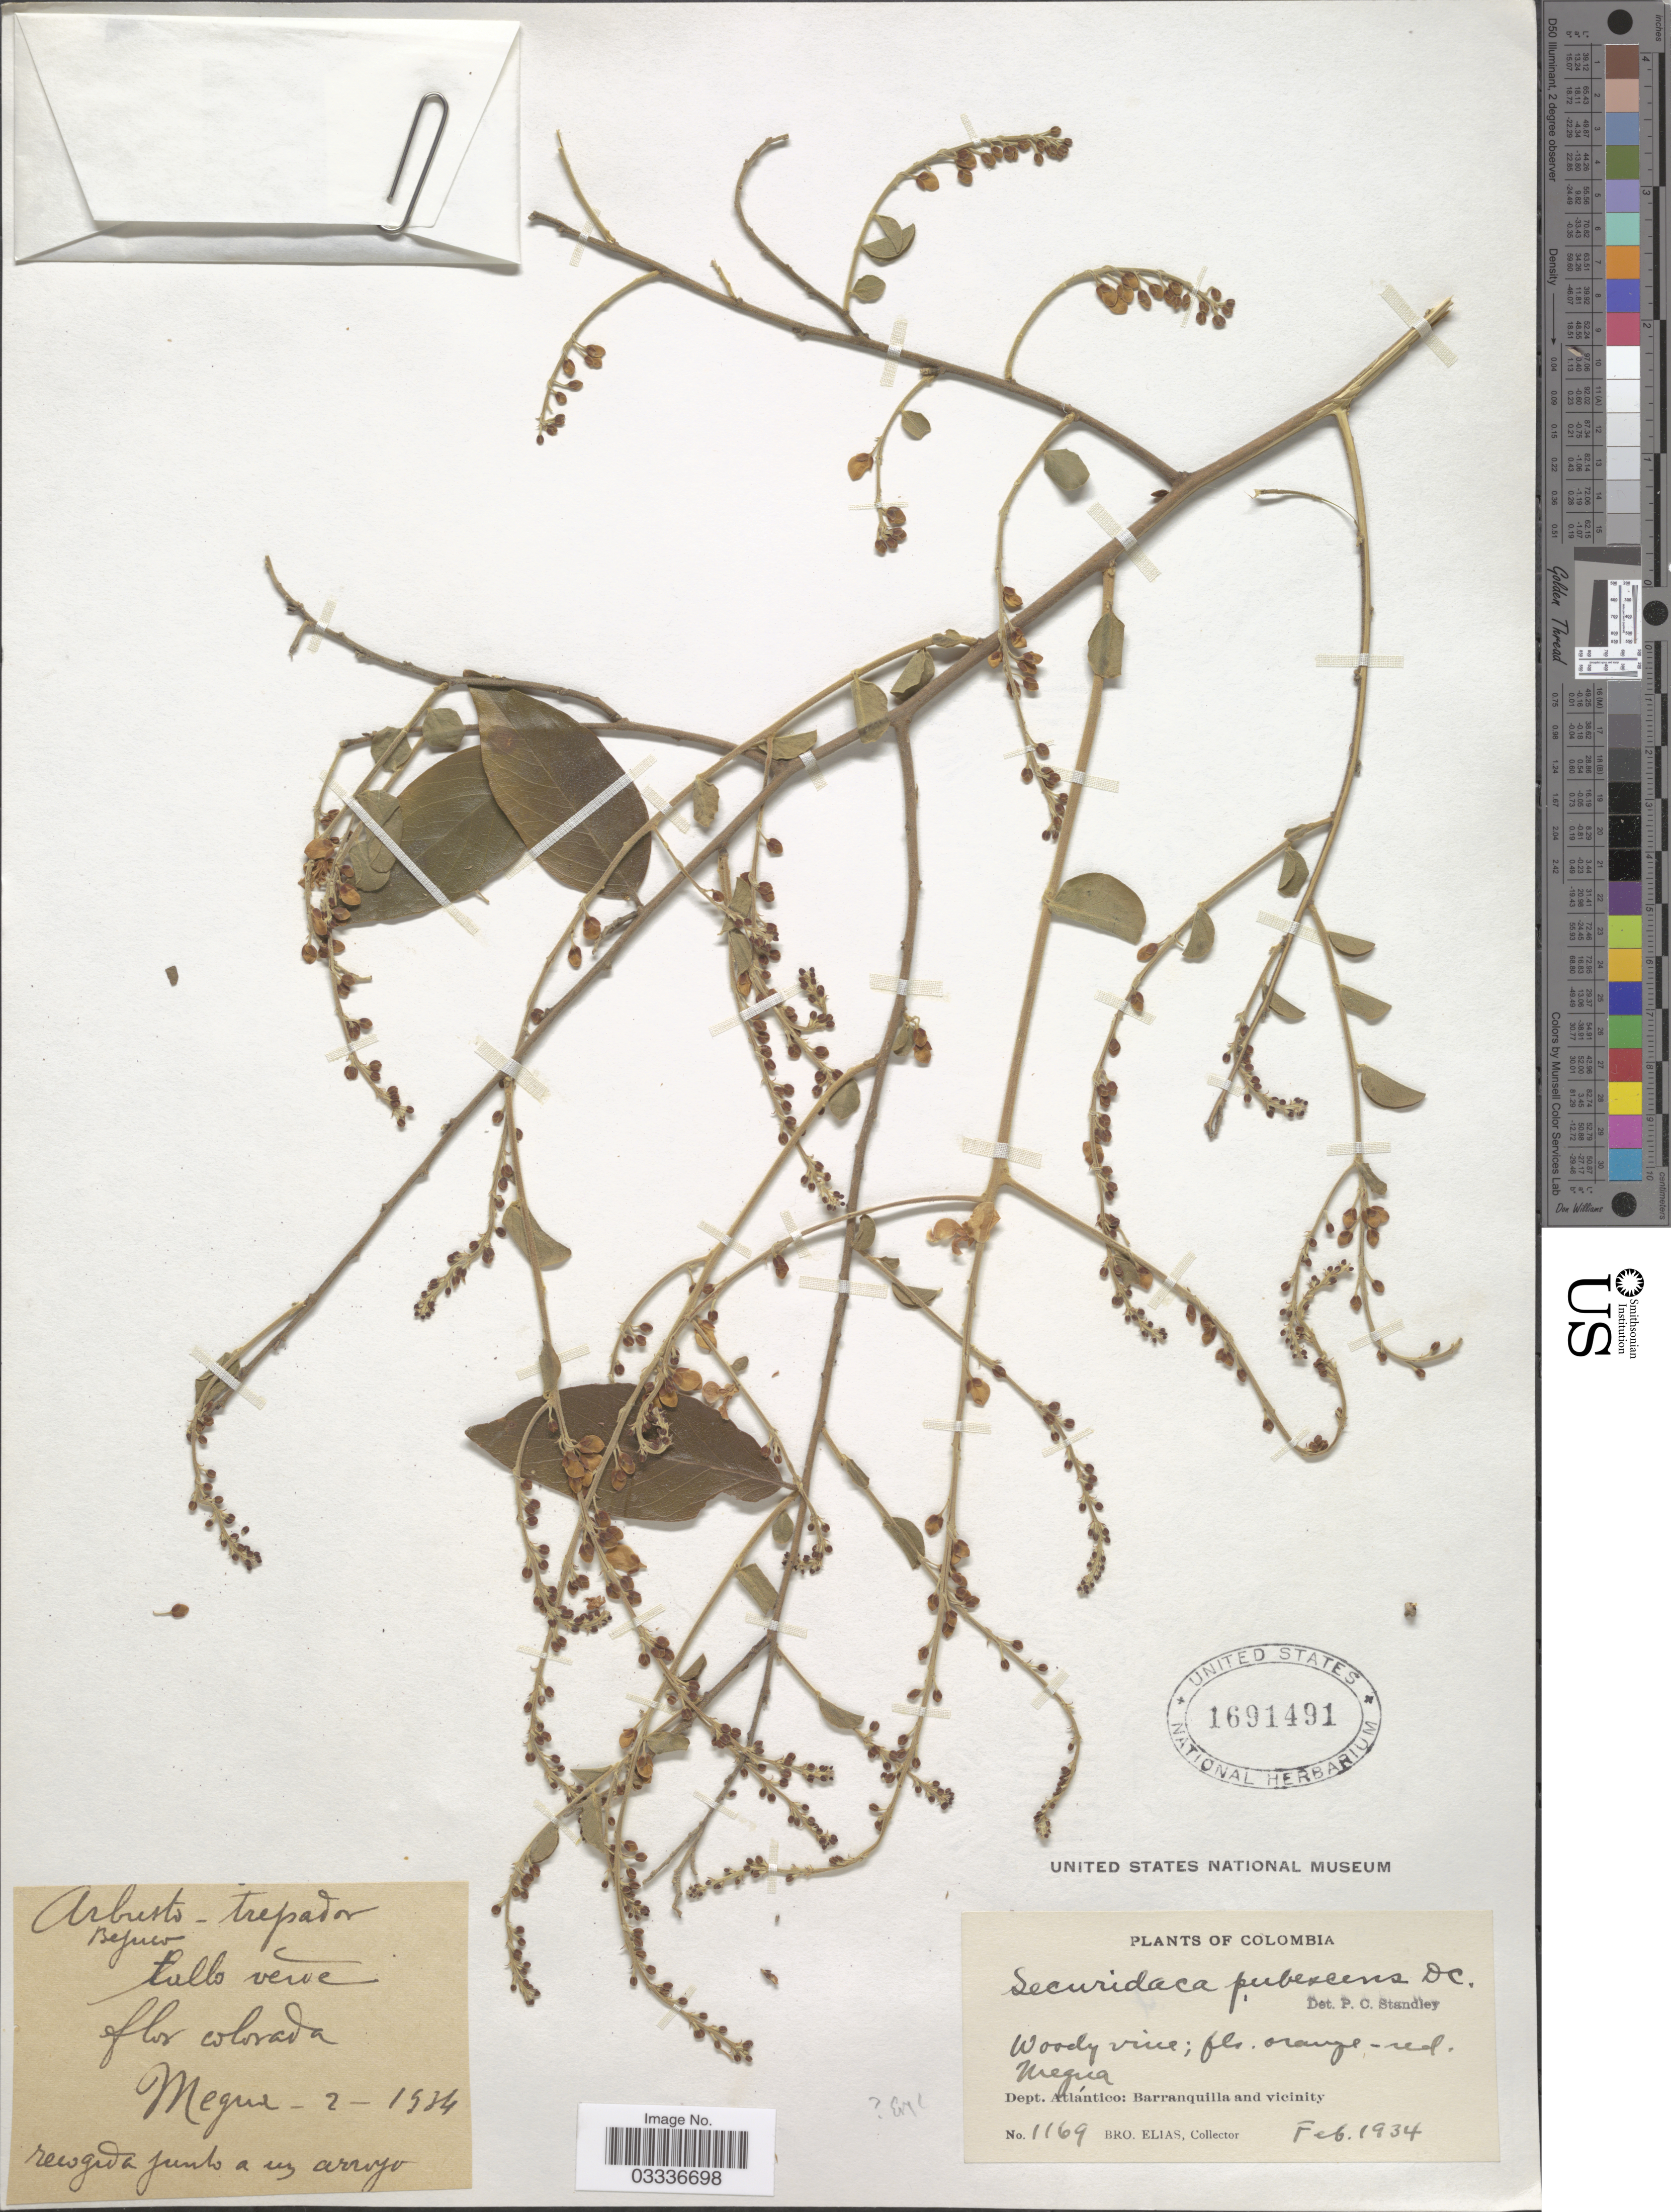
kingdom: Plantae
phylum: Tracheophyta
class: Magnoliopsida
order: Fabales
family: Polygalaceae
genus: Securidaca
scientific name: Securidaca sp.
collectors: Bro. Elias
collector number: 1169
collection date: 1934-02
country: Colombia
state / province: Atlántico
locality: Megua. Dept. Atlántico: Barranquilla and vicinity.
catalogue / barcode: US 1691491